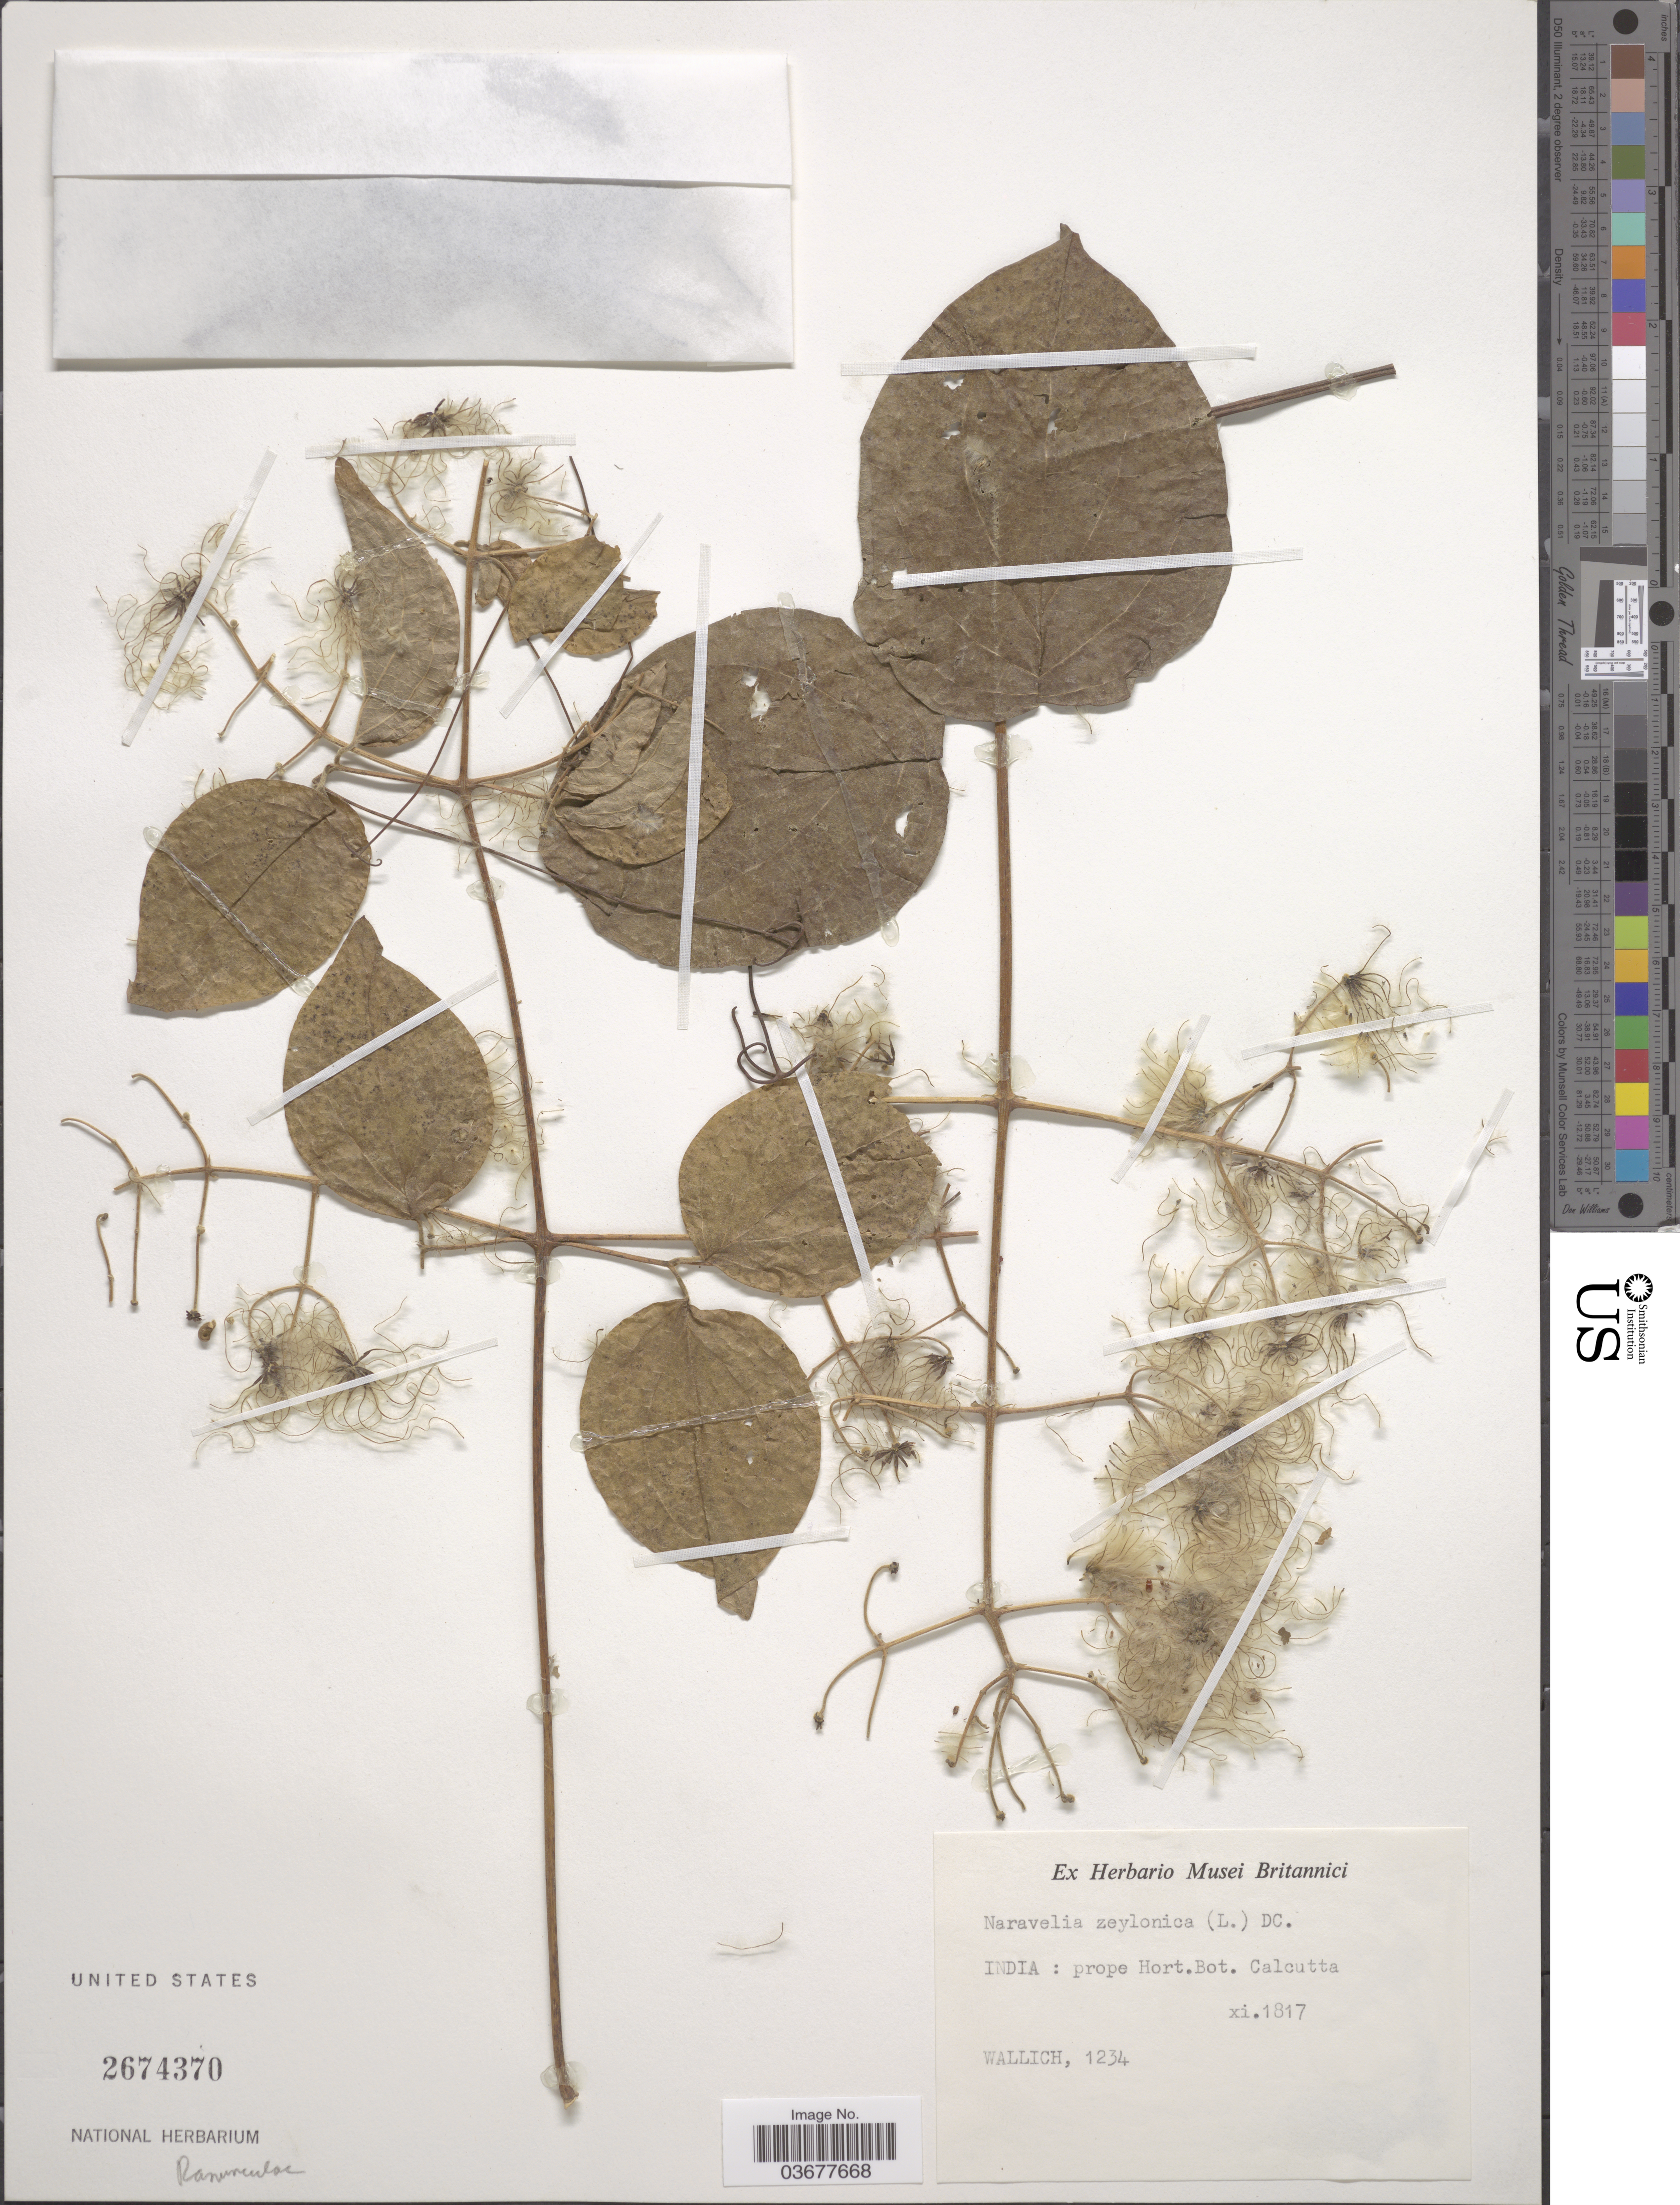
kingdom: Plantae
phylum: Tracheophyta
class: Magnoliopsida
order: Ranunculales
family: Ranunculaceae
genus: Clematis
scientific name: Clematis zeylanica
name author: (L.) Poir.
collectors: -- Wallich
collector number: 1234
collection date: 1817-11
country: India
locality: Prope Hort. Bot. Calcutta.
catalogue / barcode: US 2674370